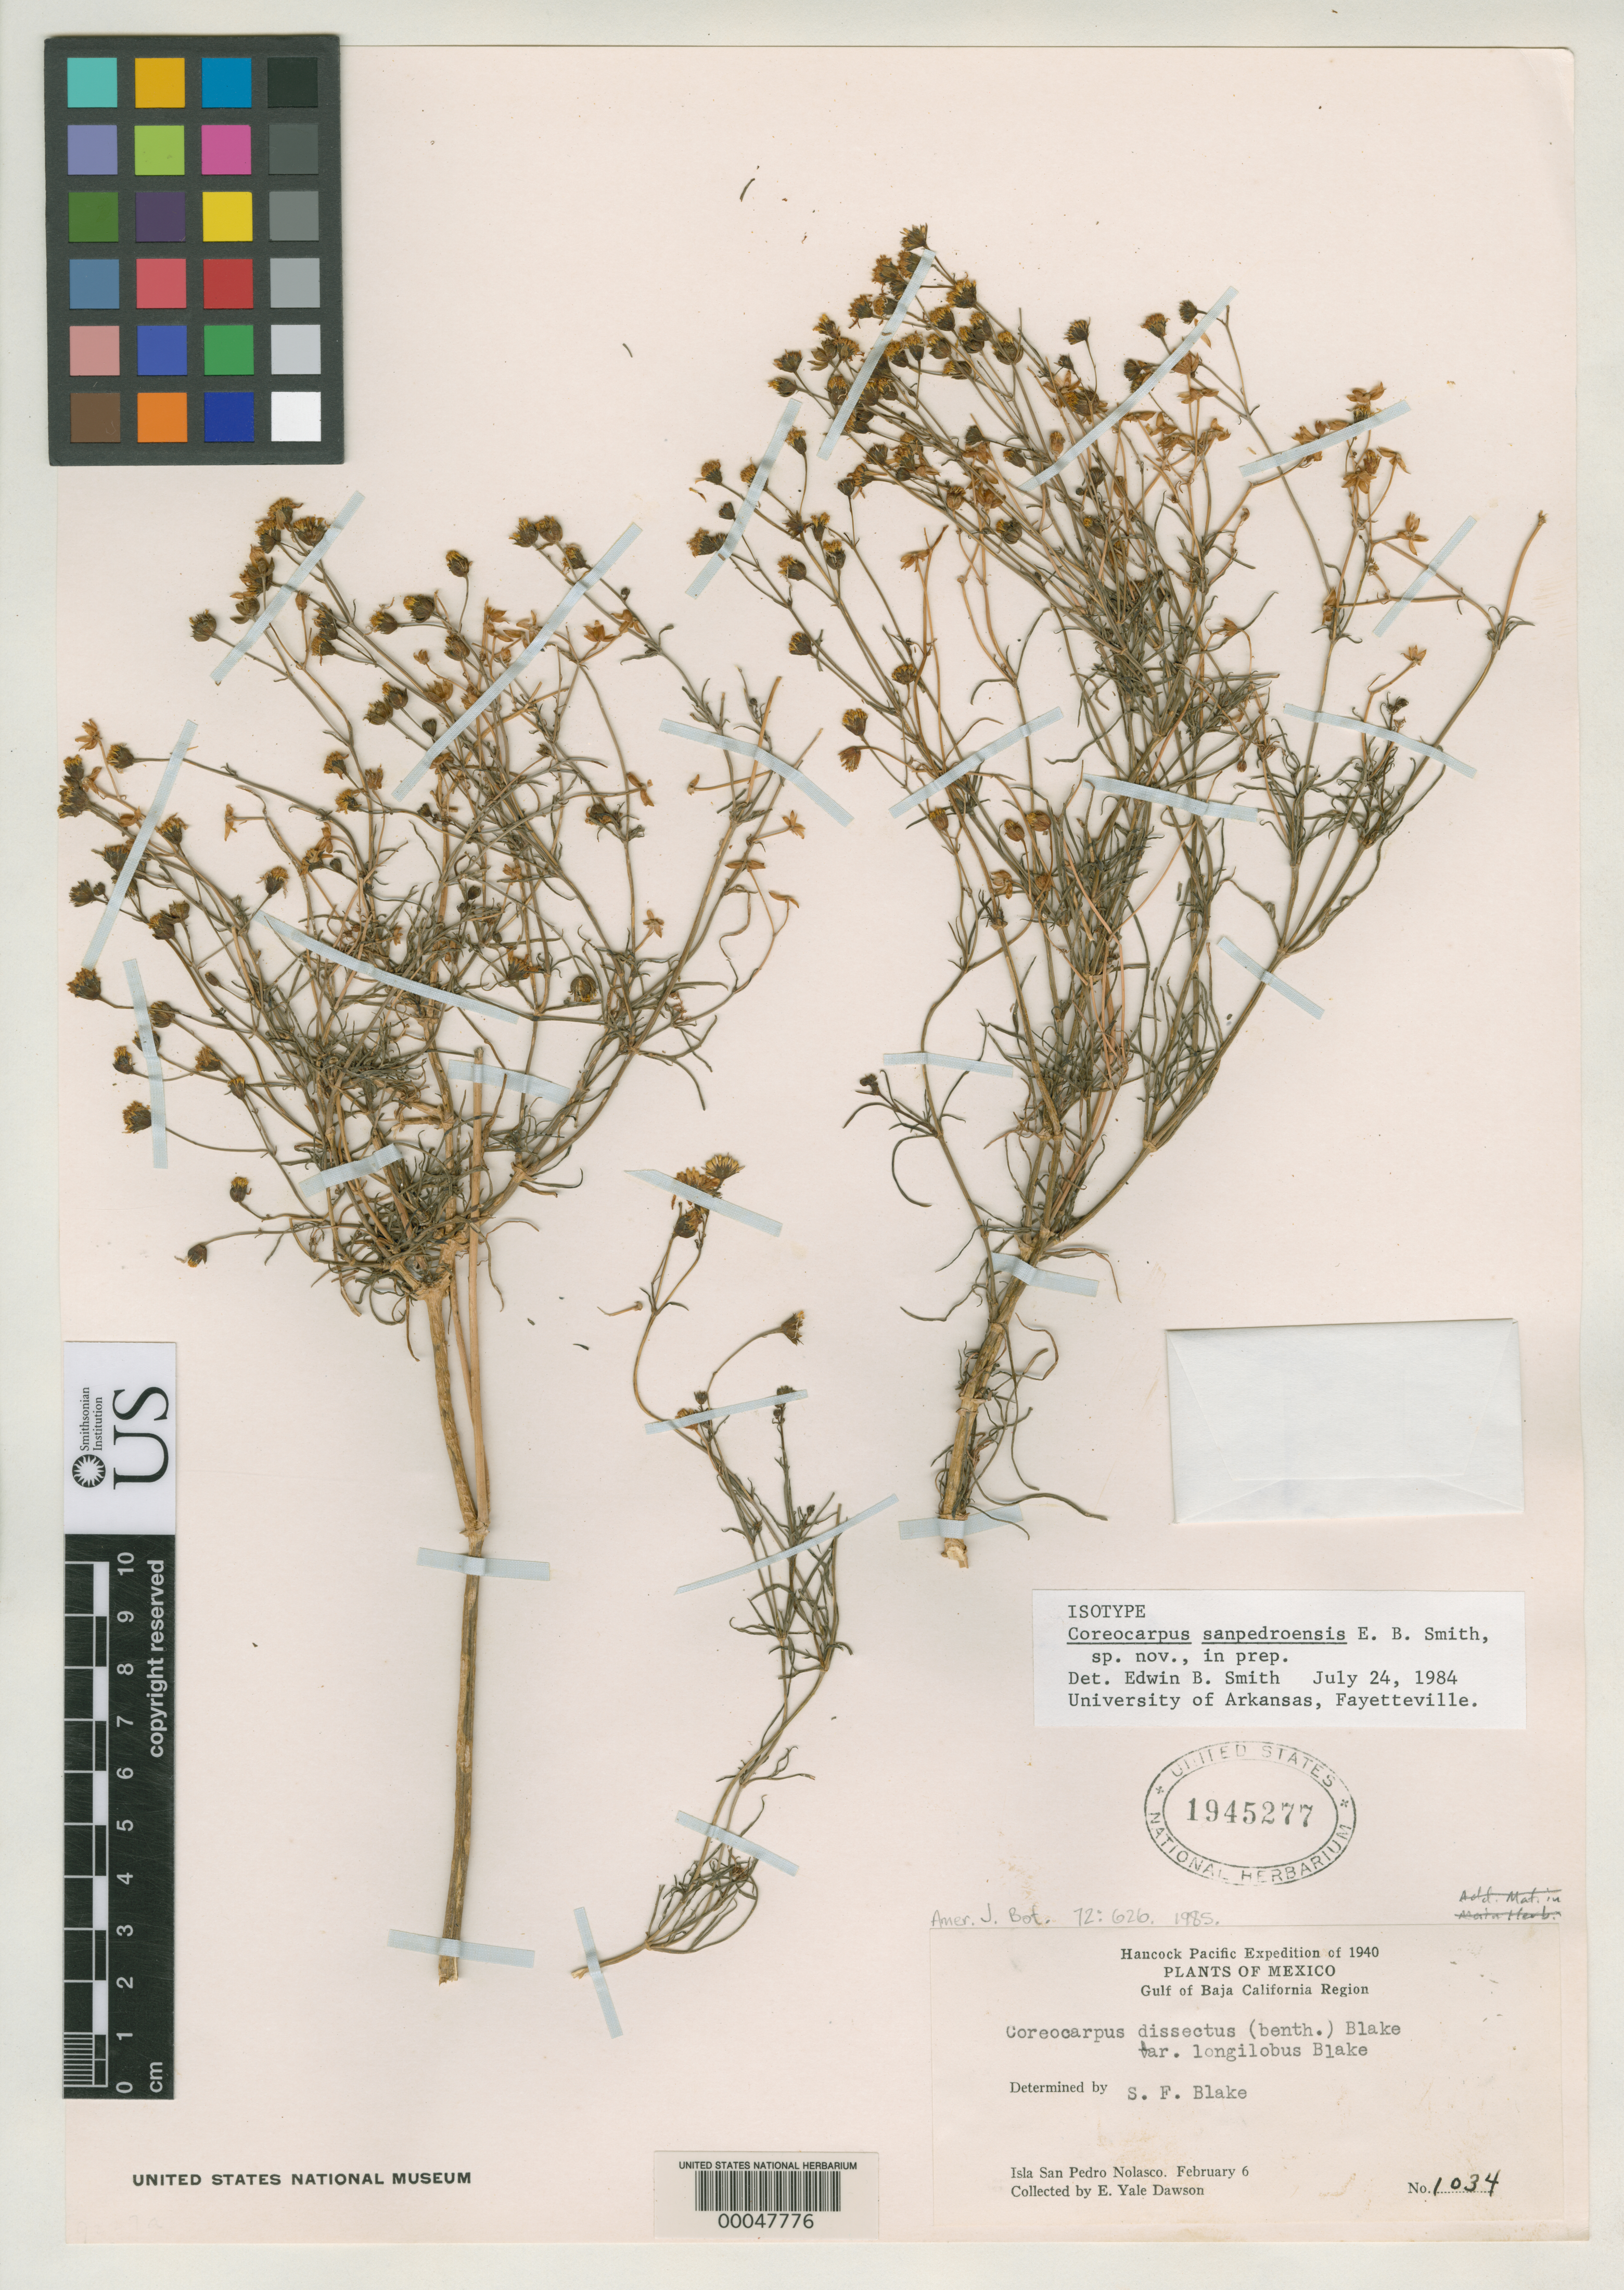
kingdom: Plantae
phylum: Tracheophyta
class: Magnoliopsida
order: Asterales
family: Asteraceae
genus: Coreocarpus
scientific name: Coreocarpus sanpedroensis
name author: E.B. Sm.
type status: Isotype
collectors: E. Y. Dawson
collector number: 1034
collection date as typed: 06 Feb 1940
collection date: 1940-02-06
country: Mexico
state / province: Sonora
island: San Pedro Nolasco Island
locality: Gulf of California.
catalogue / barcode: US 1945277